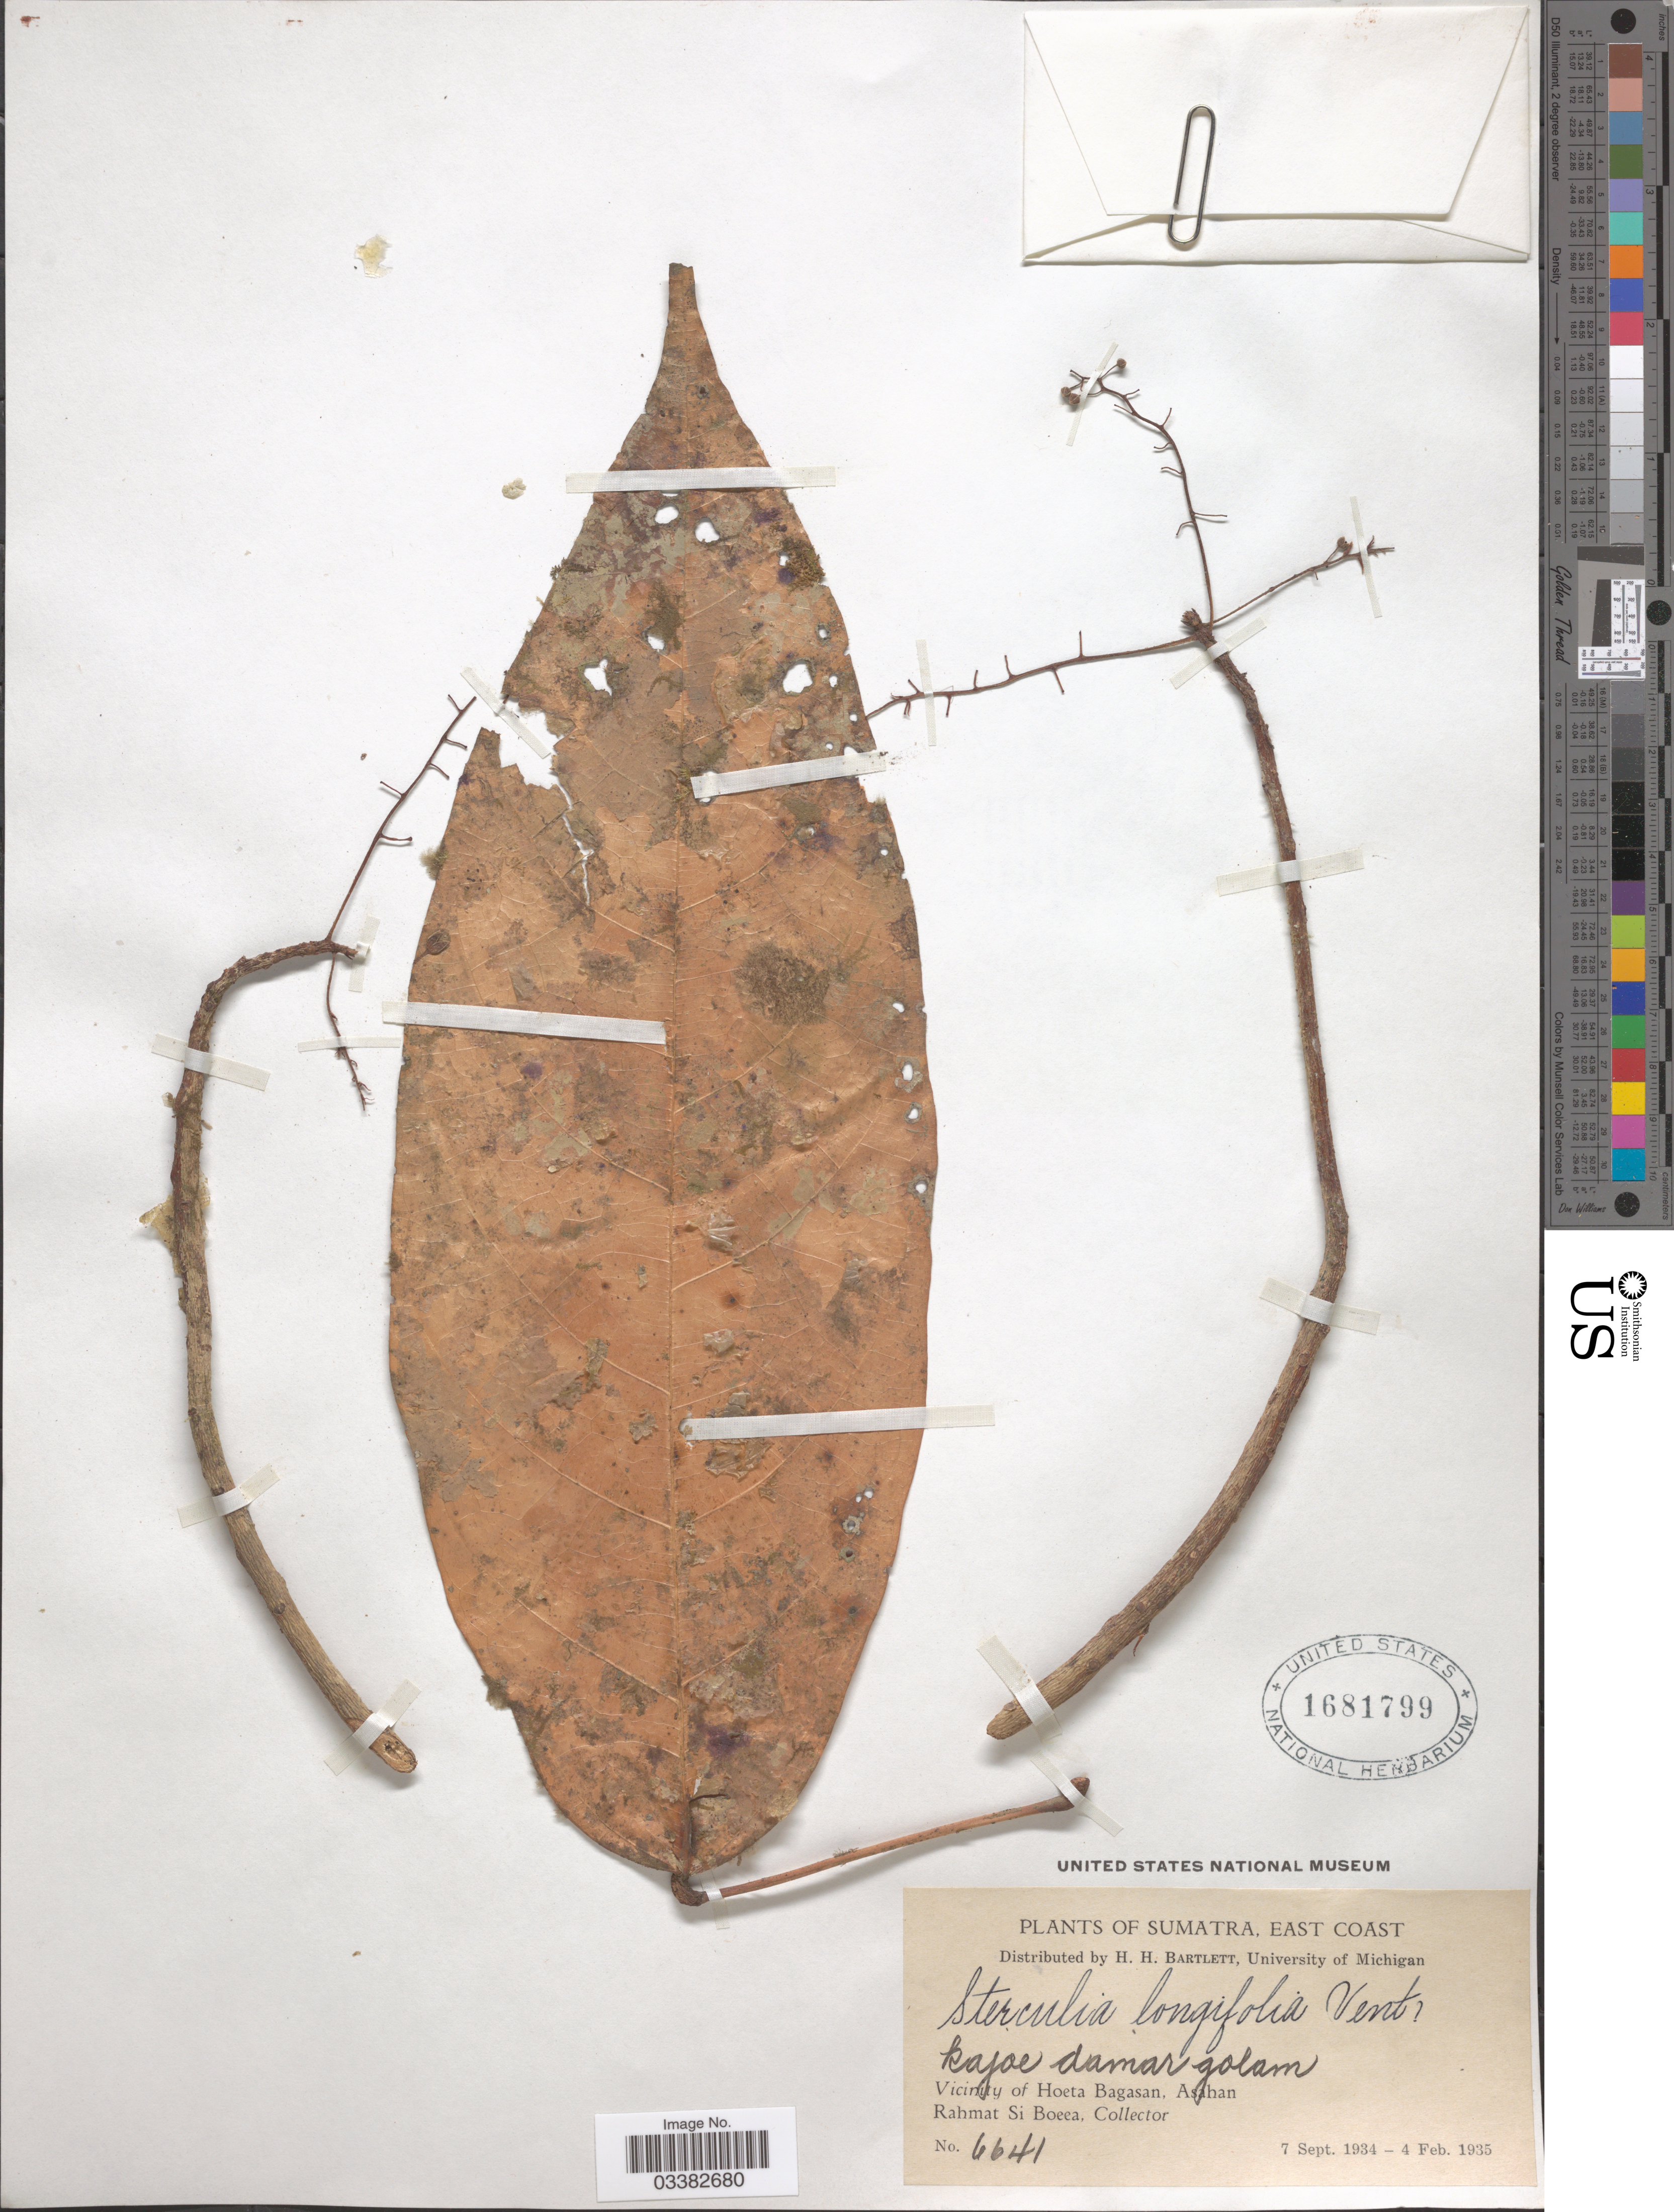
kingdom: Plantae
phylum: Tracheophyta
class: Magnoliopsida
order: Malvales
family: Malvaceae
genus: Sterculia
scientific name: Sterculia longifolia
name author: Vent.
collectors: Rahmat Si Boeea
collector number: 6641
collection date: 1934-09-07/1935-02-04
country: Indonesia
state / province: Sumatra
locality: East Coast. Vicinity of Hoeta Bagasan, Asahan.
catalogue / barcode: US 1681799